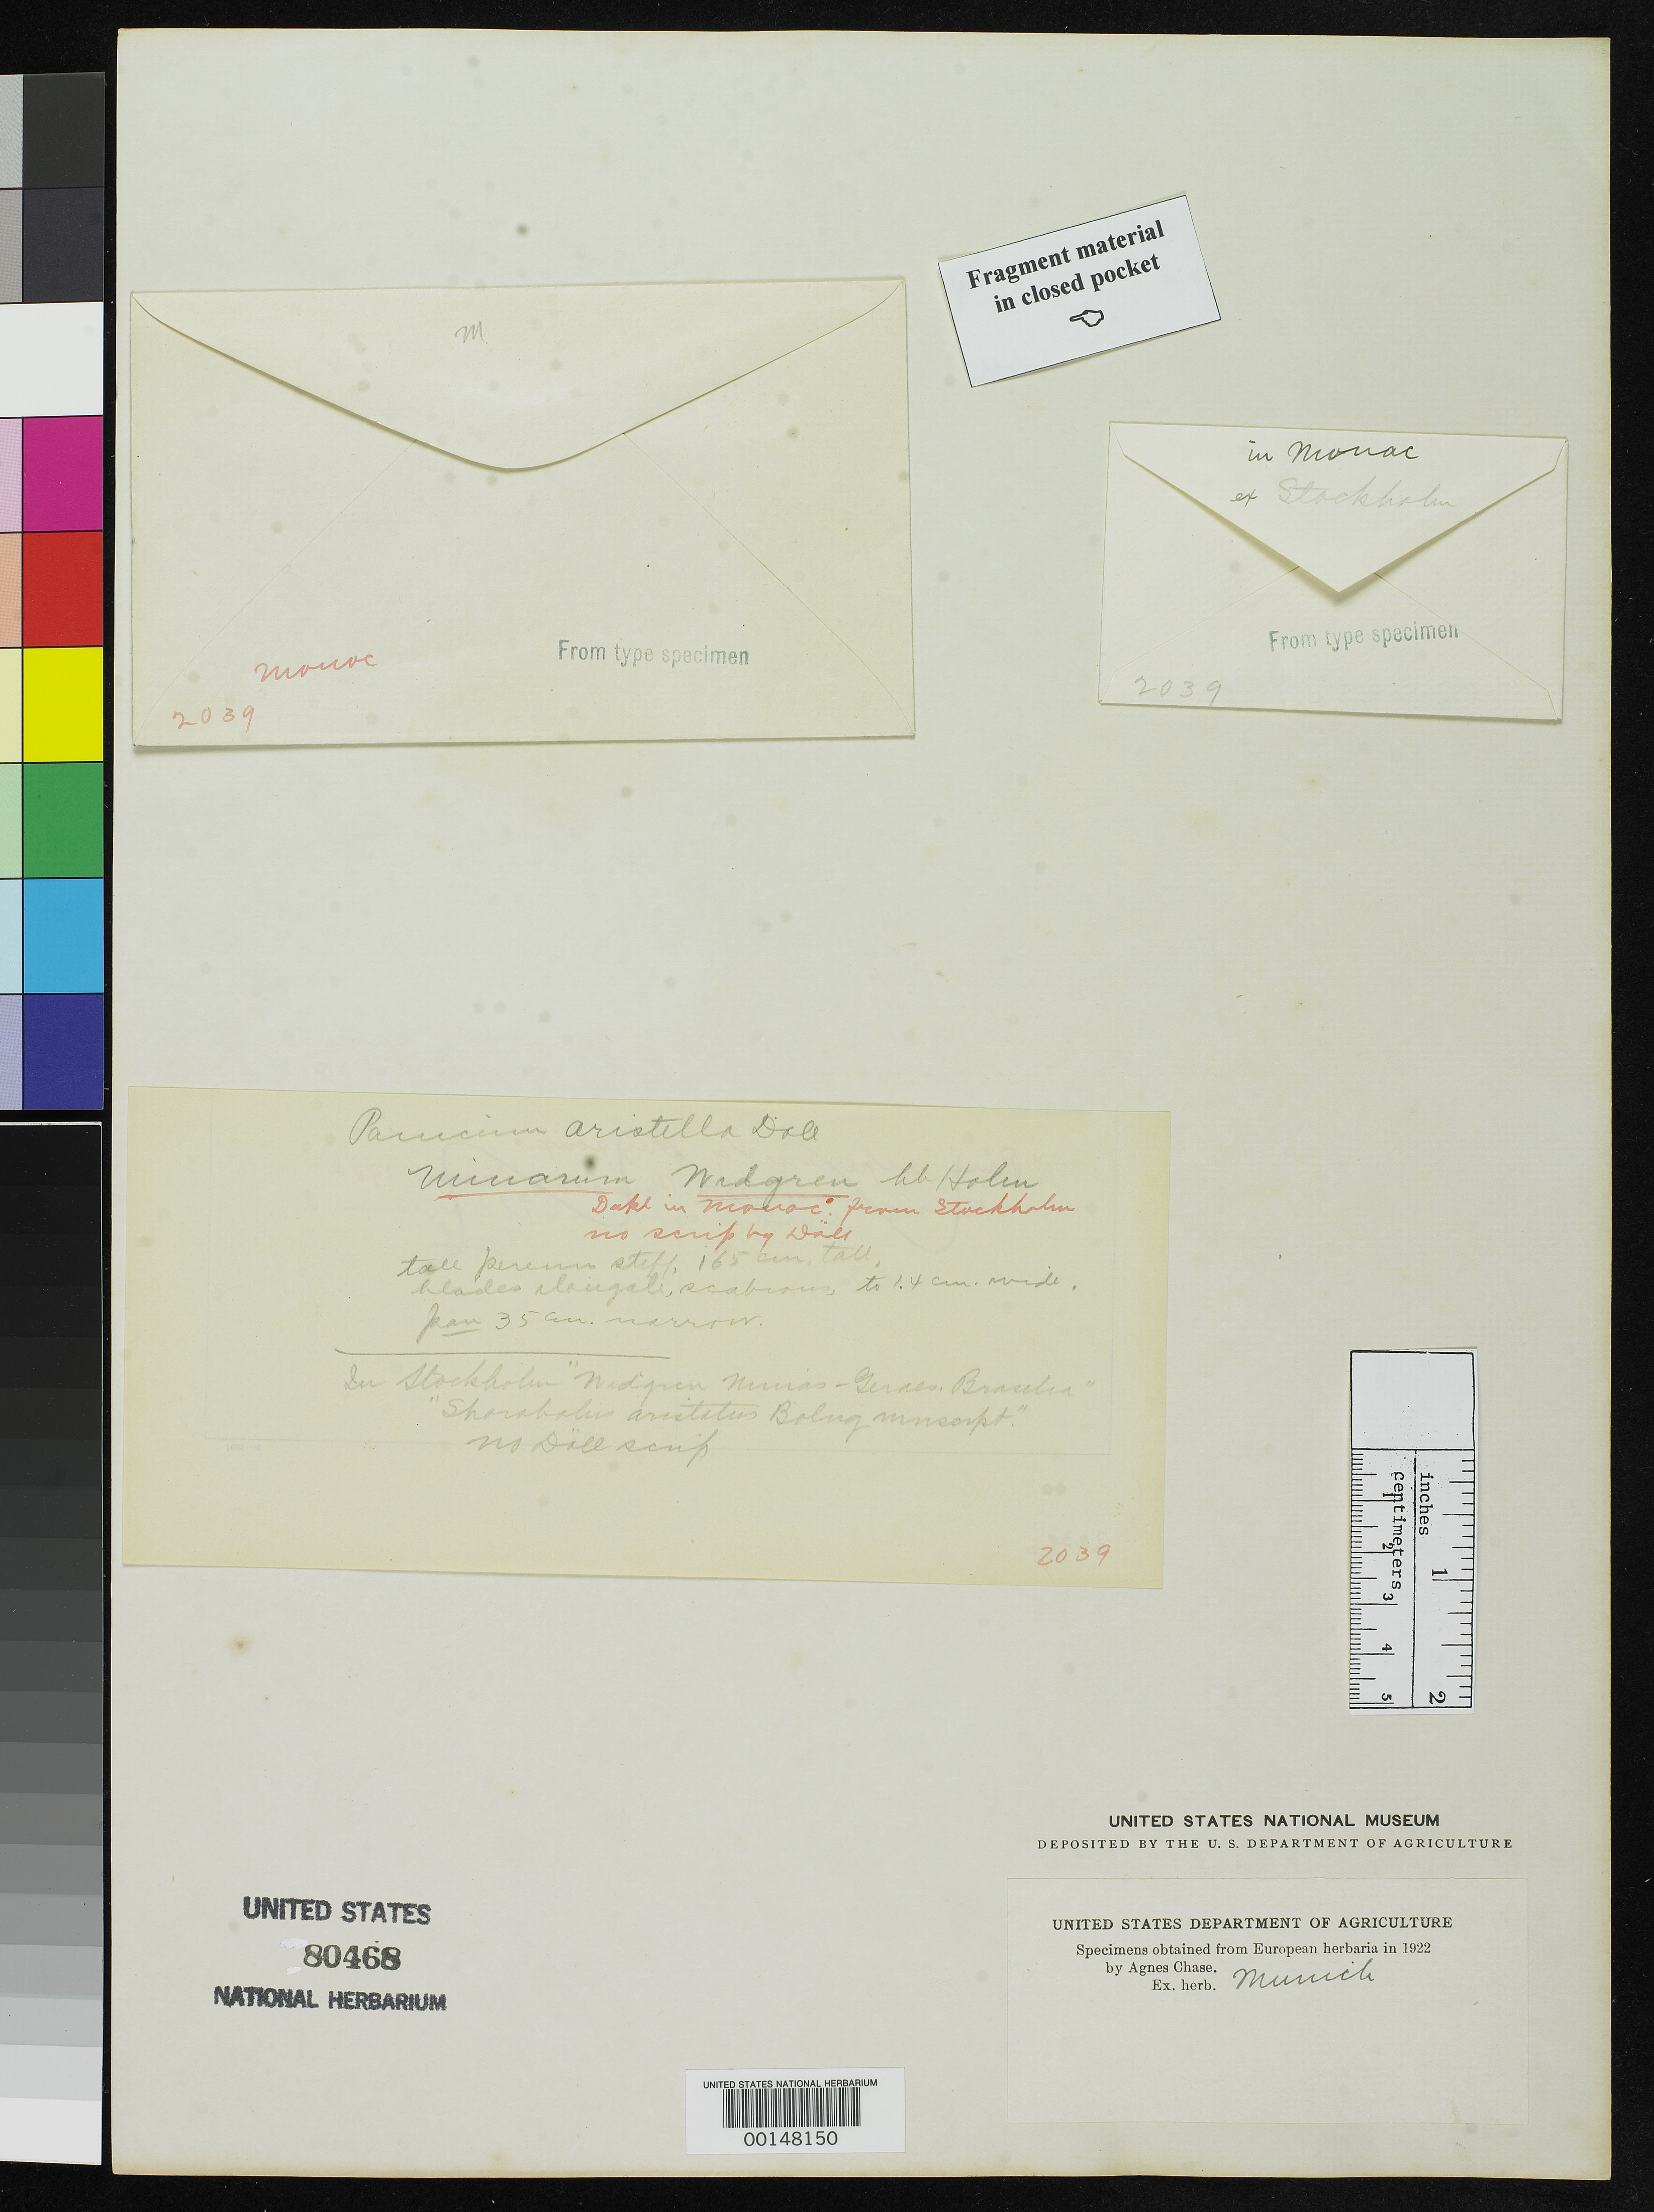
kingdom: Plantae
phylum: Tracheophyta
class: Liliopsida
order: Poales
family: Poaceae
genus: Panicum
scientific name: Panicum aristellum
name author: Döll in Mart.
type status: Type Fragment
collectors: J. Widgren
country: Brazil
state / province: Minas Gerais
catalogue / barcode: US 80468